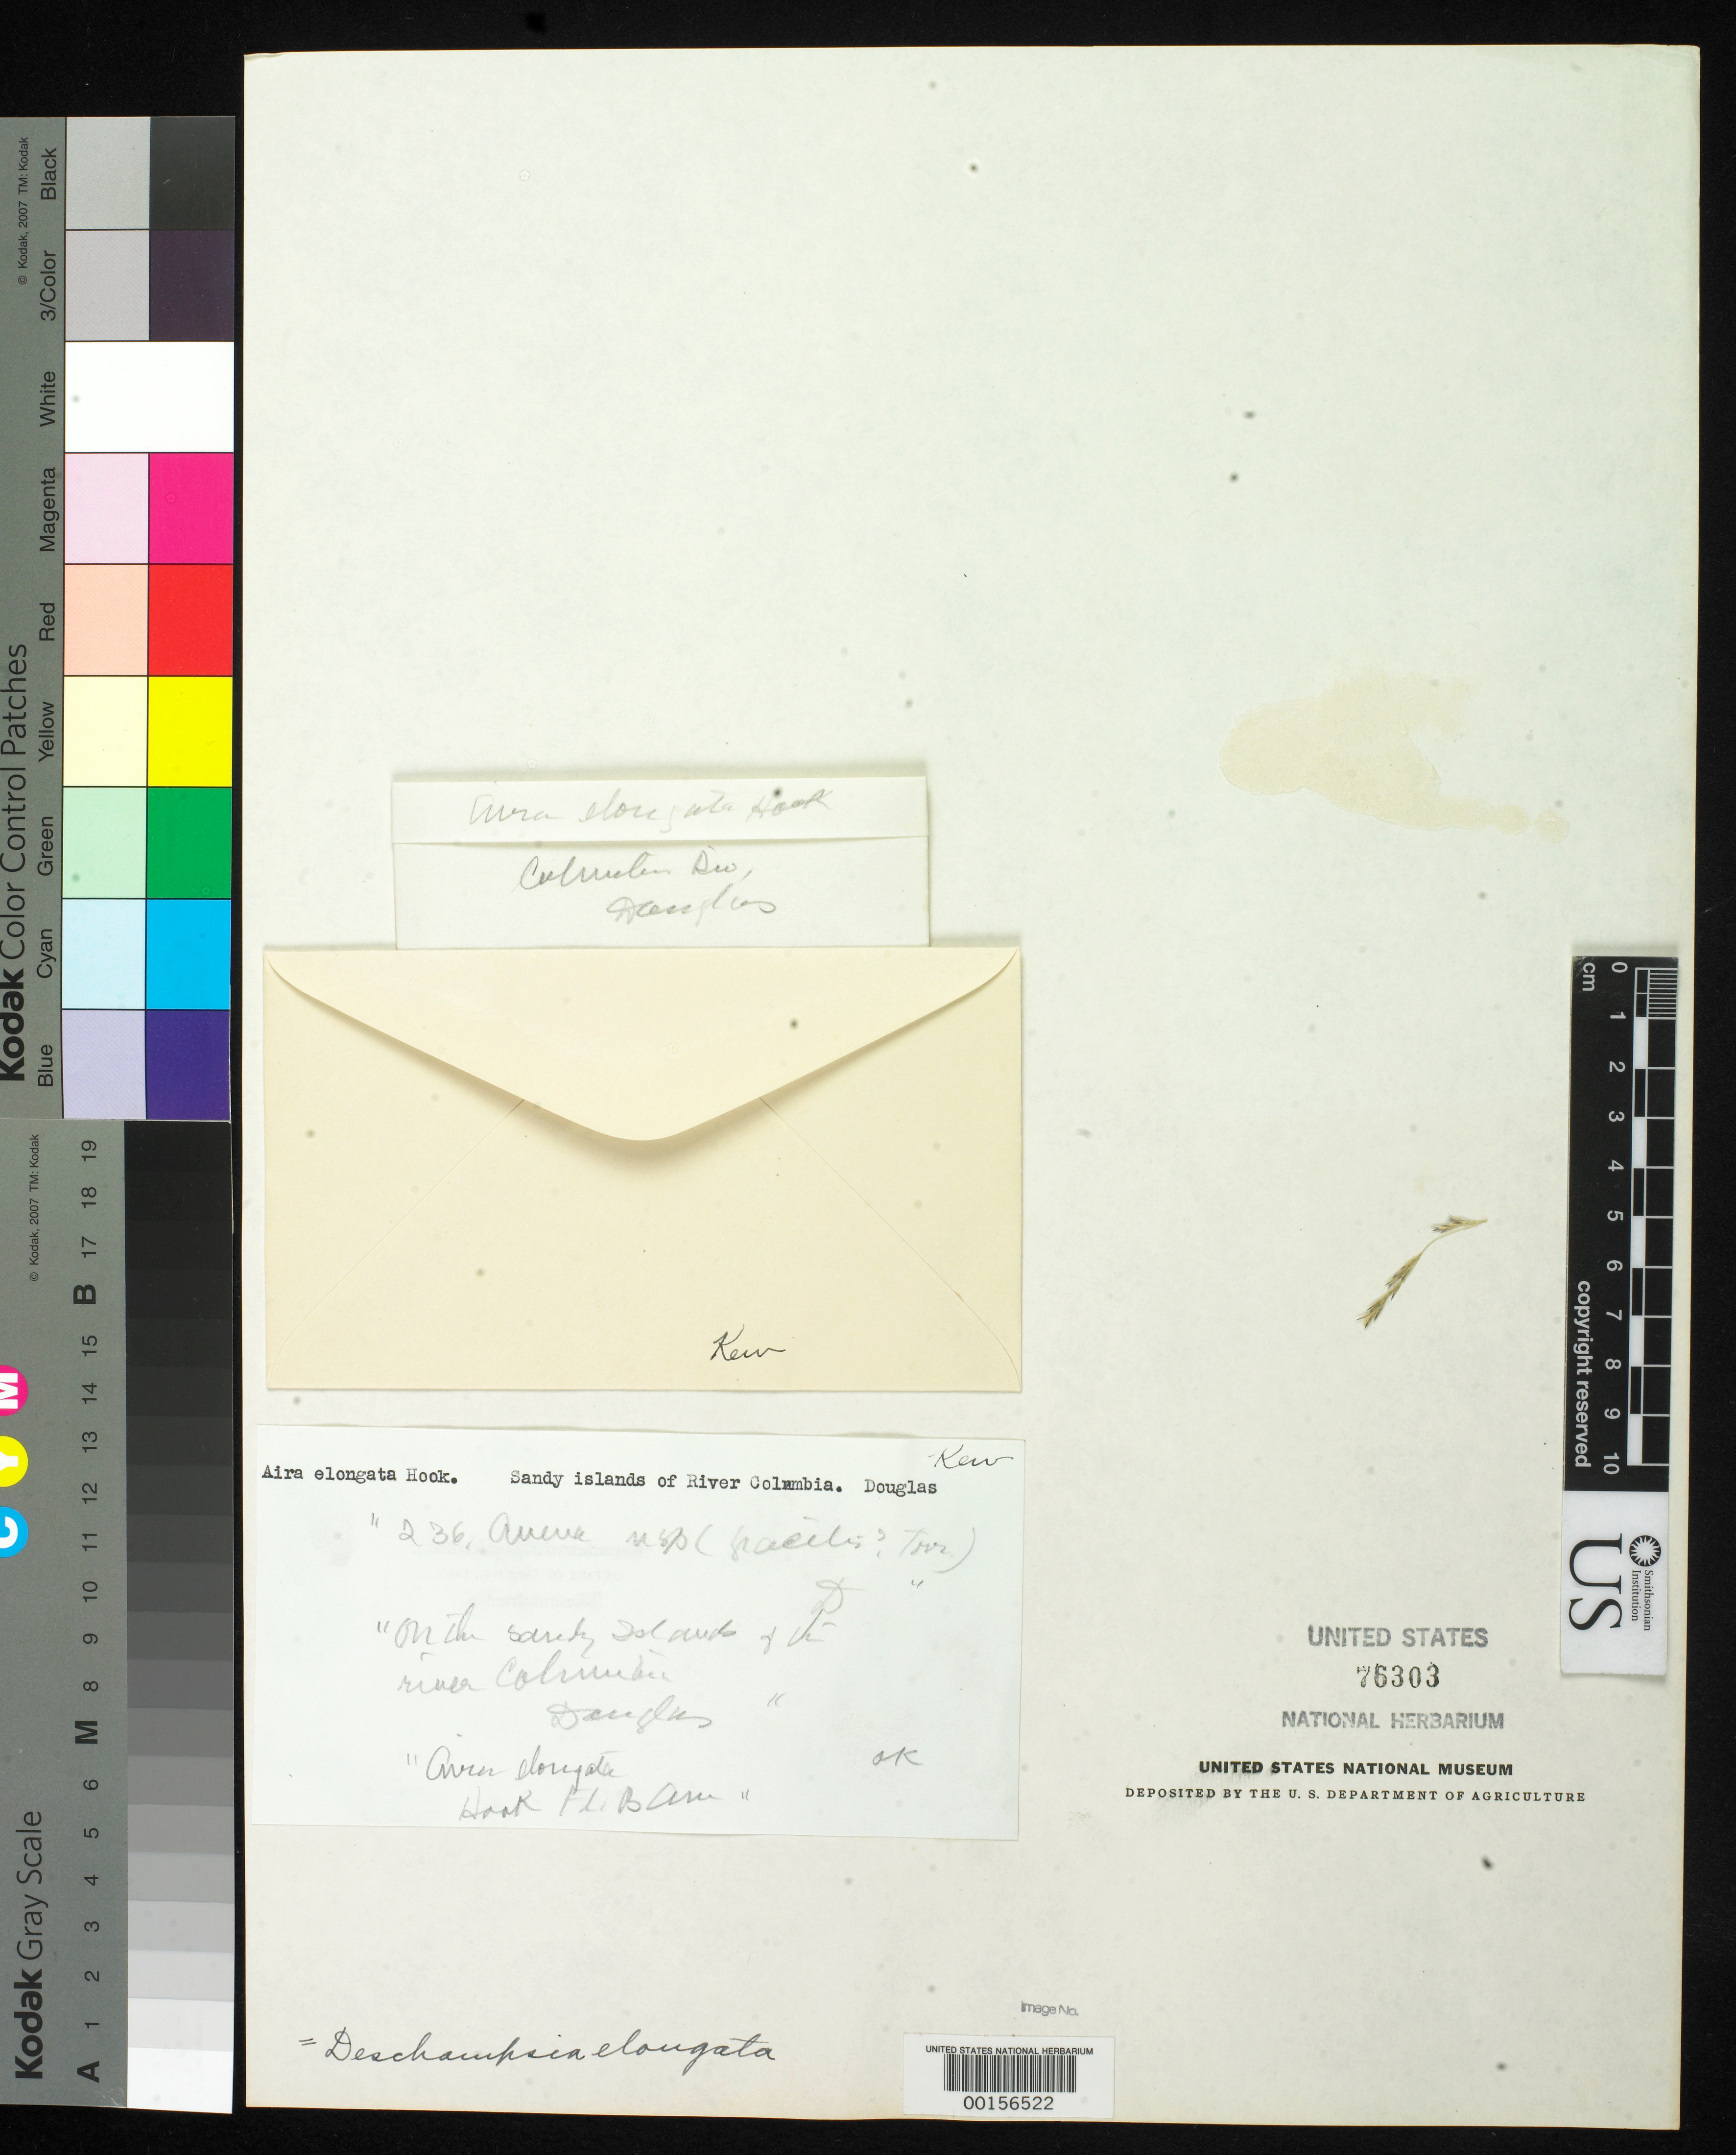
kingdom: Plantae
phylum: Tracheophyta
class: Liliopsida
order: Poales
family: Poaceae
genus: Aira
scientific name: Aira elongata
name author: Hook. f.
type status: Type Fragment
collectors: D. Douglas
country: United States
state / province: Oregon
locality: Sandy islands of Columbia River.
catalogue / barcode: US 76303